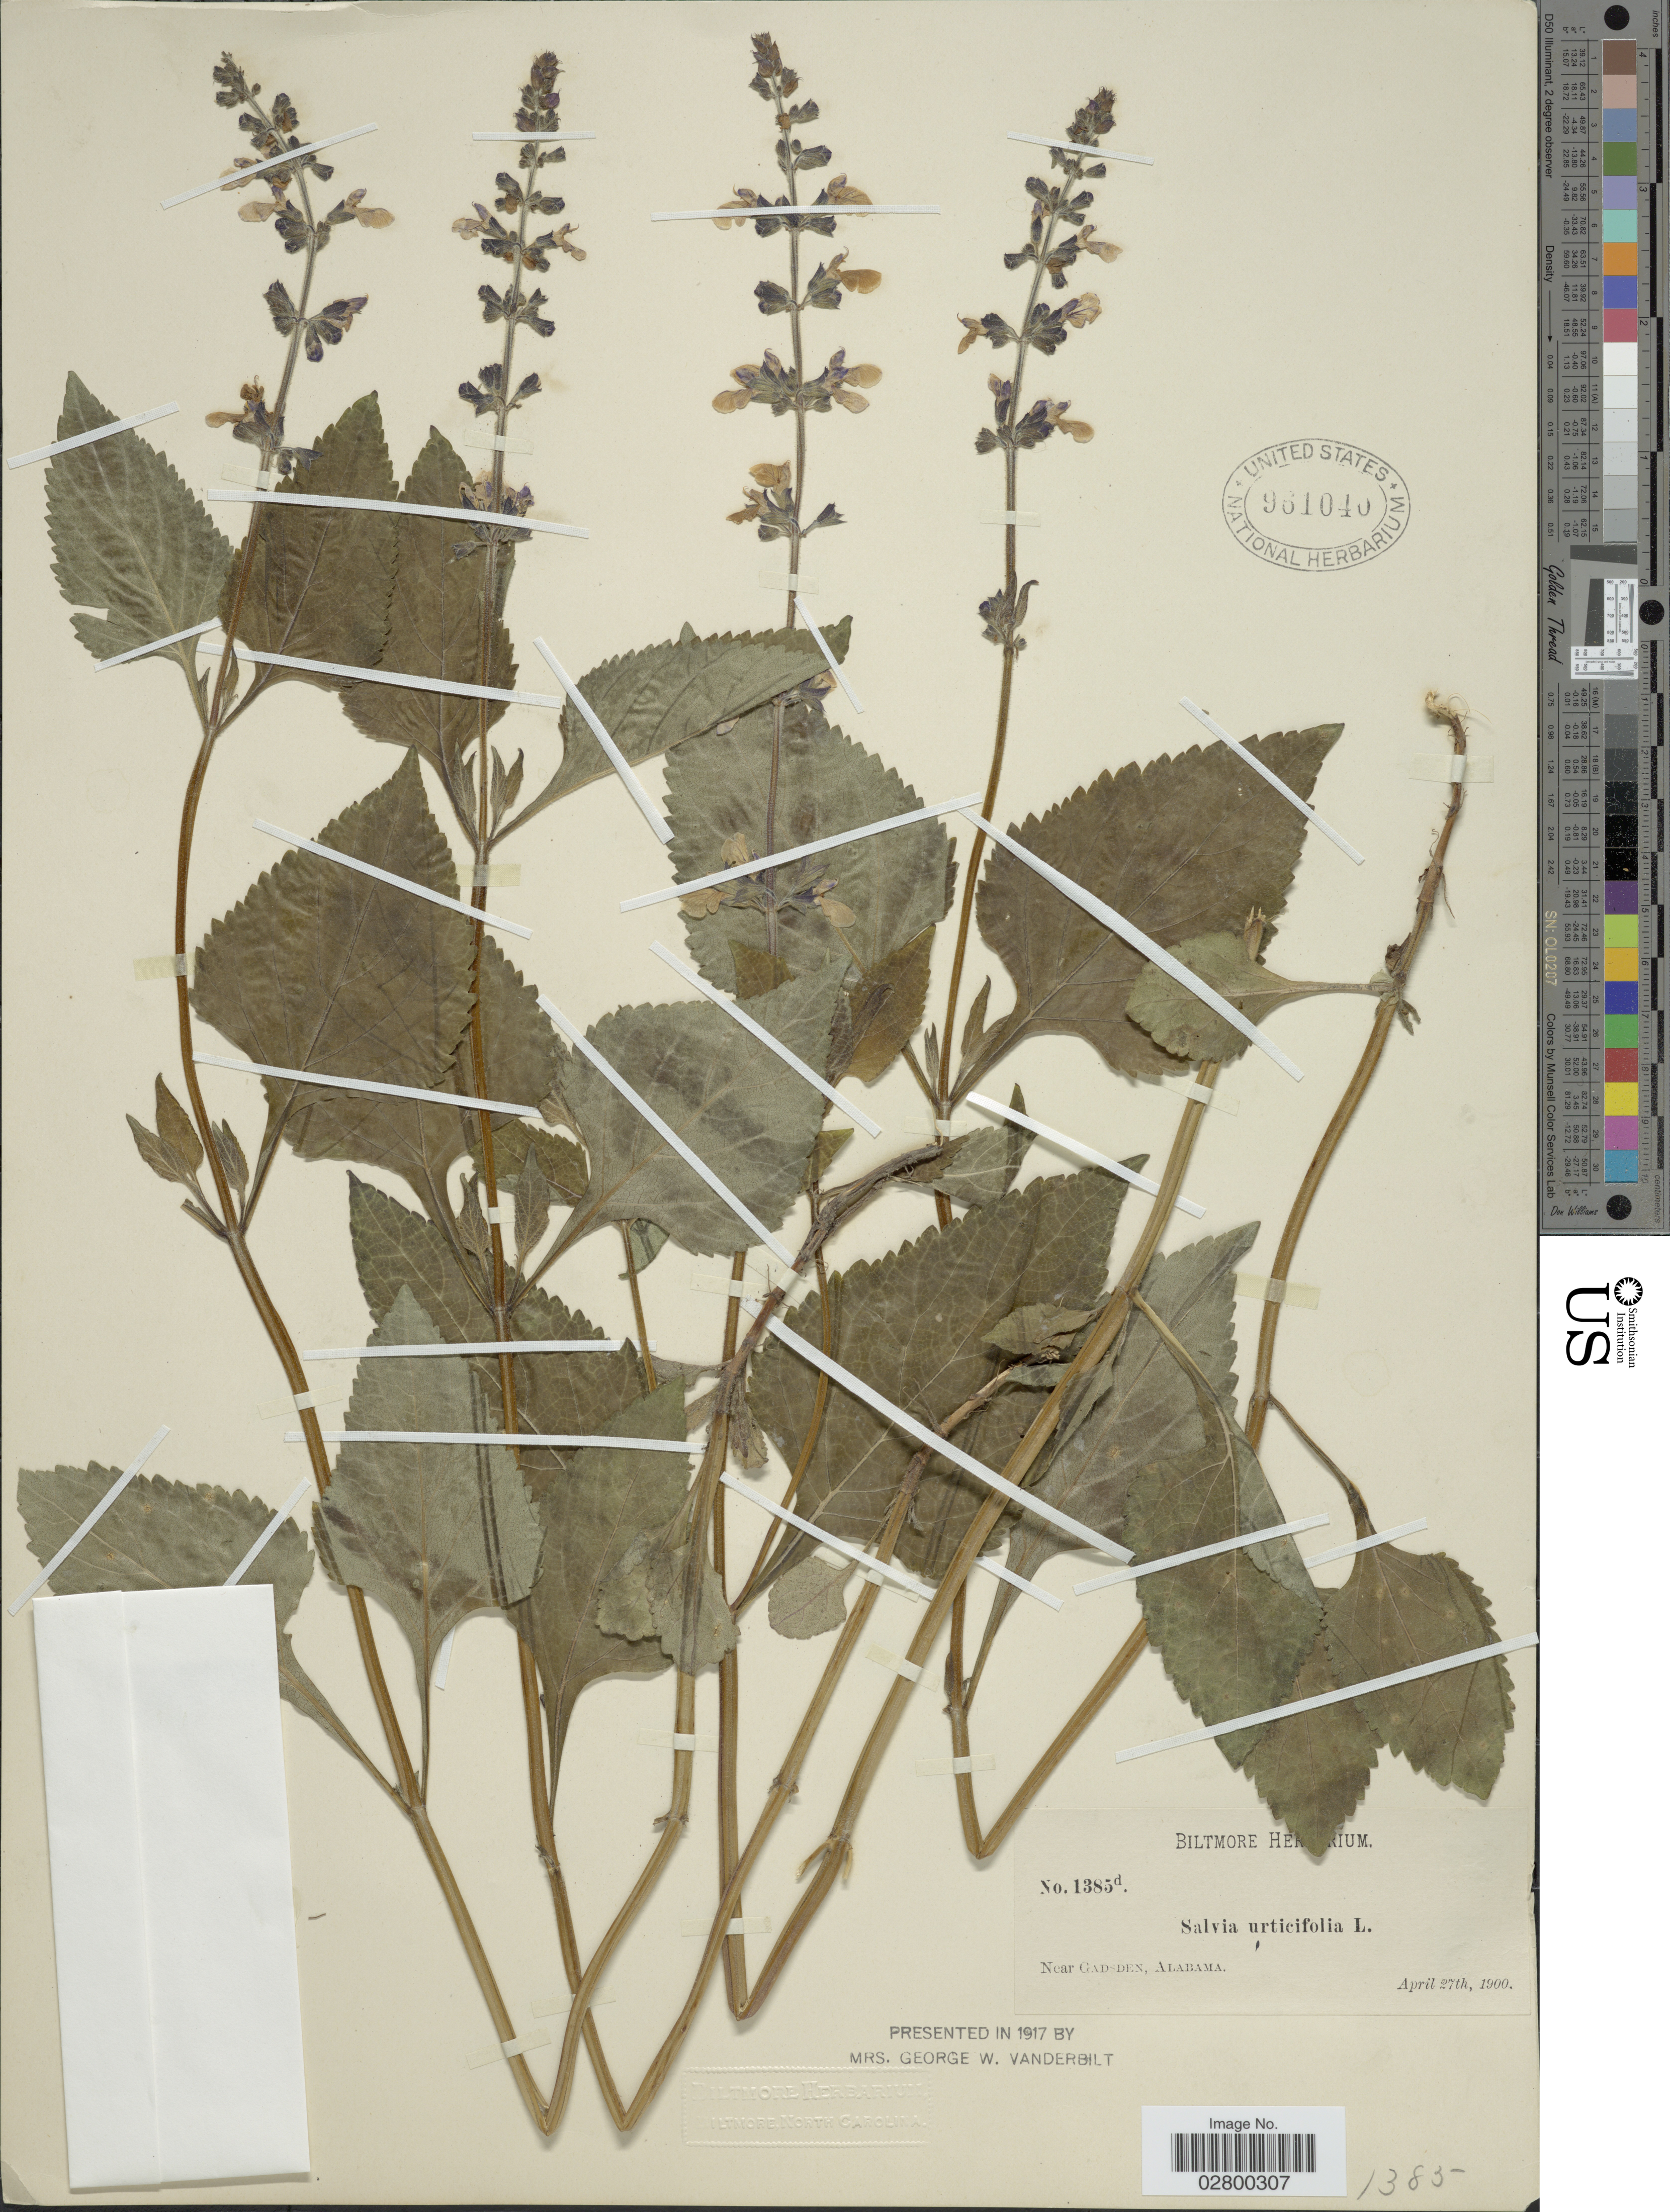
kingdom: Plantae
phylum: Tracheophyta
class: Magnoliopsida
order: Lamiales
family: Lamiaceae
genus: Salvia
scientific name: Salvia urticifolia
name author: L.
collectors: ex herb. Biltmore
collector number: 1385d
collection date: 1900-04-27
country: United States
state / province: Alabama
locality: Near Gadsden.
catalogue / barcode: US 961040